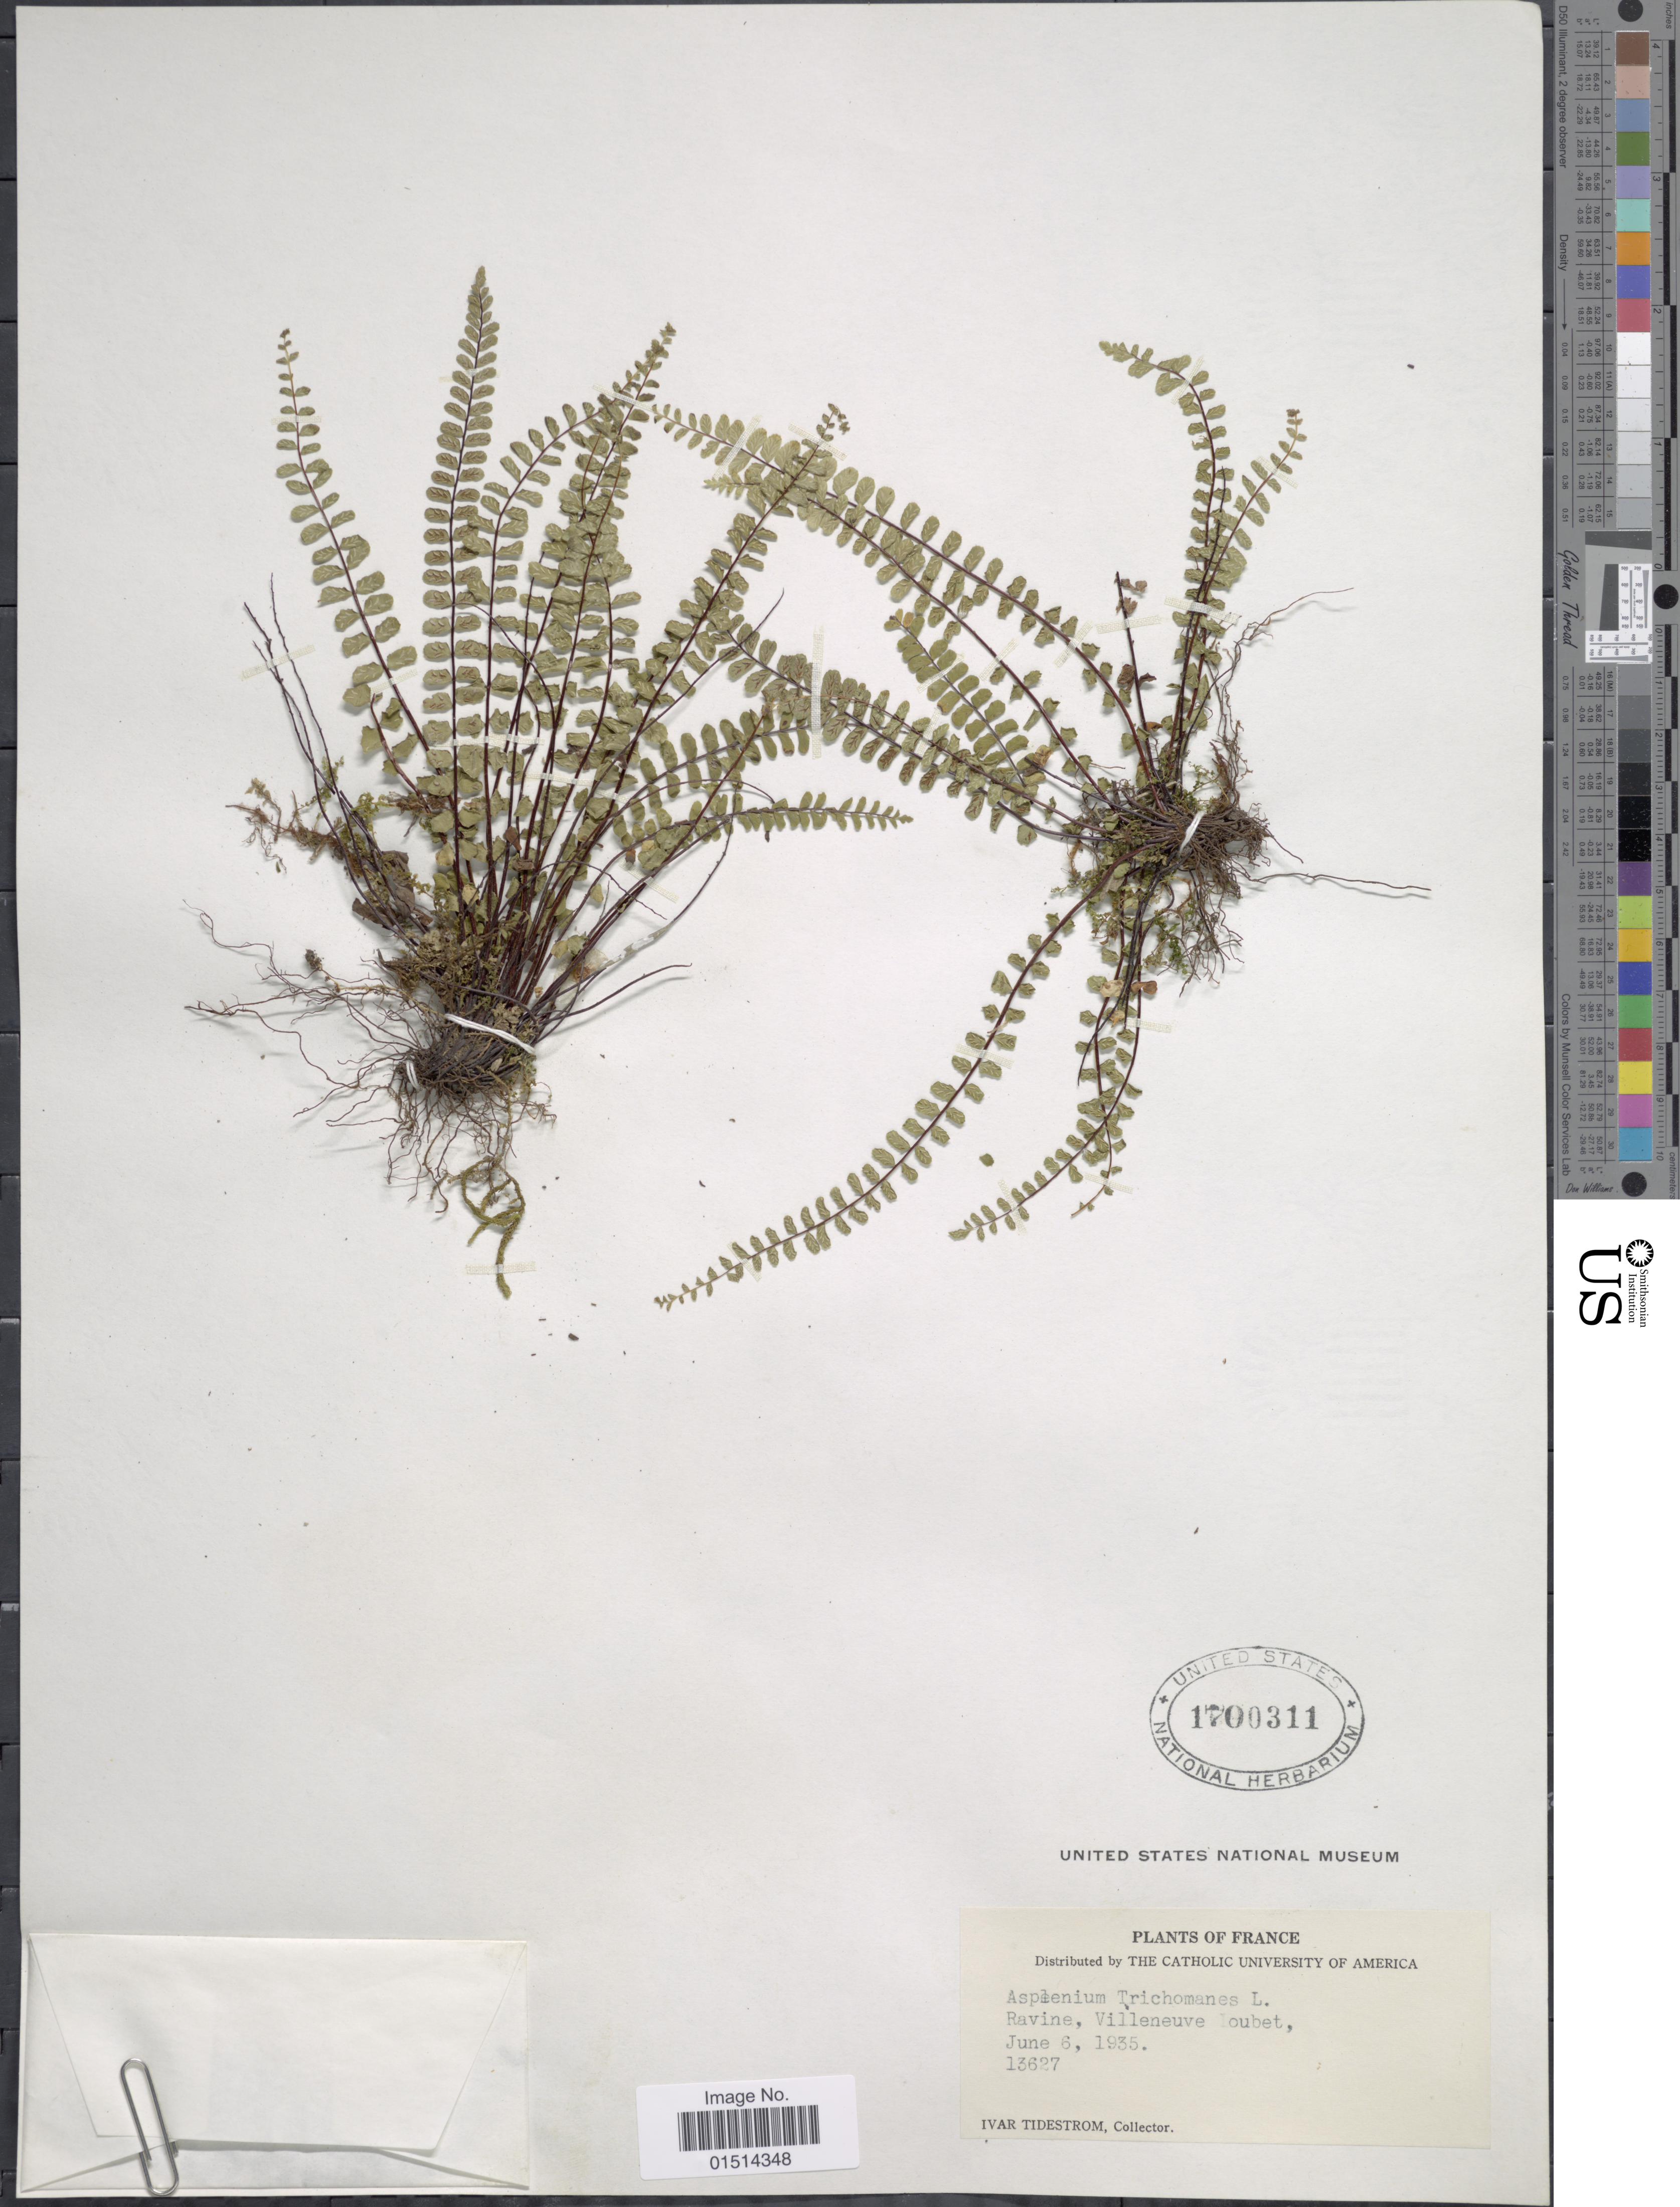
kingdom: Plantae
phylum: Tracheophyta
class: Polypodiopsida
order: Polypodiales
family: Aspleniaceae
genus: Asplenium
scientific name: Asplenium trichomanes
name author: L.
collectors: I. F. Tidestrom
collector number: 13627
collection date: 1935-06-06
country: France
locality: France, Ravine, Villeneuve loubet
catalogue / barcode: US 1700311